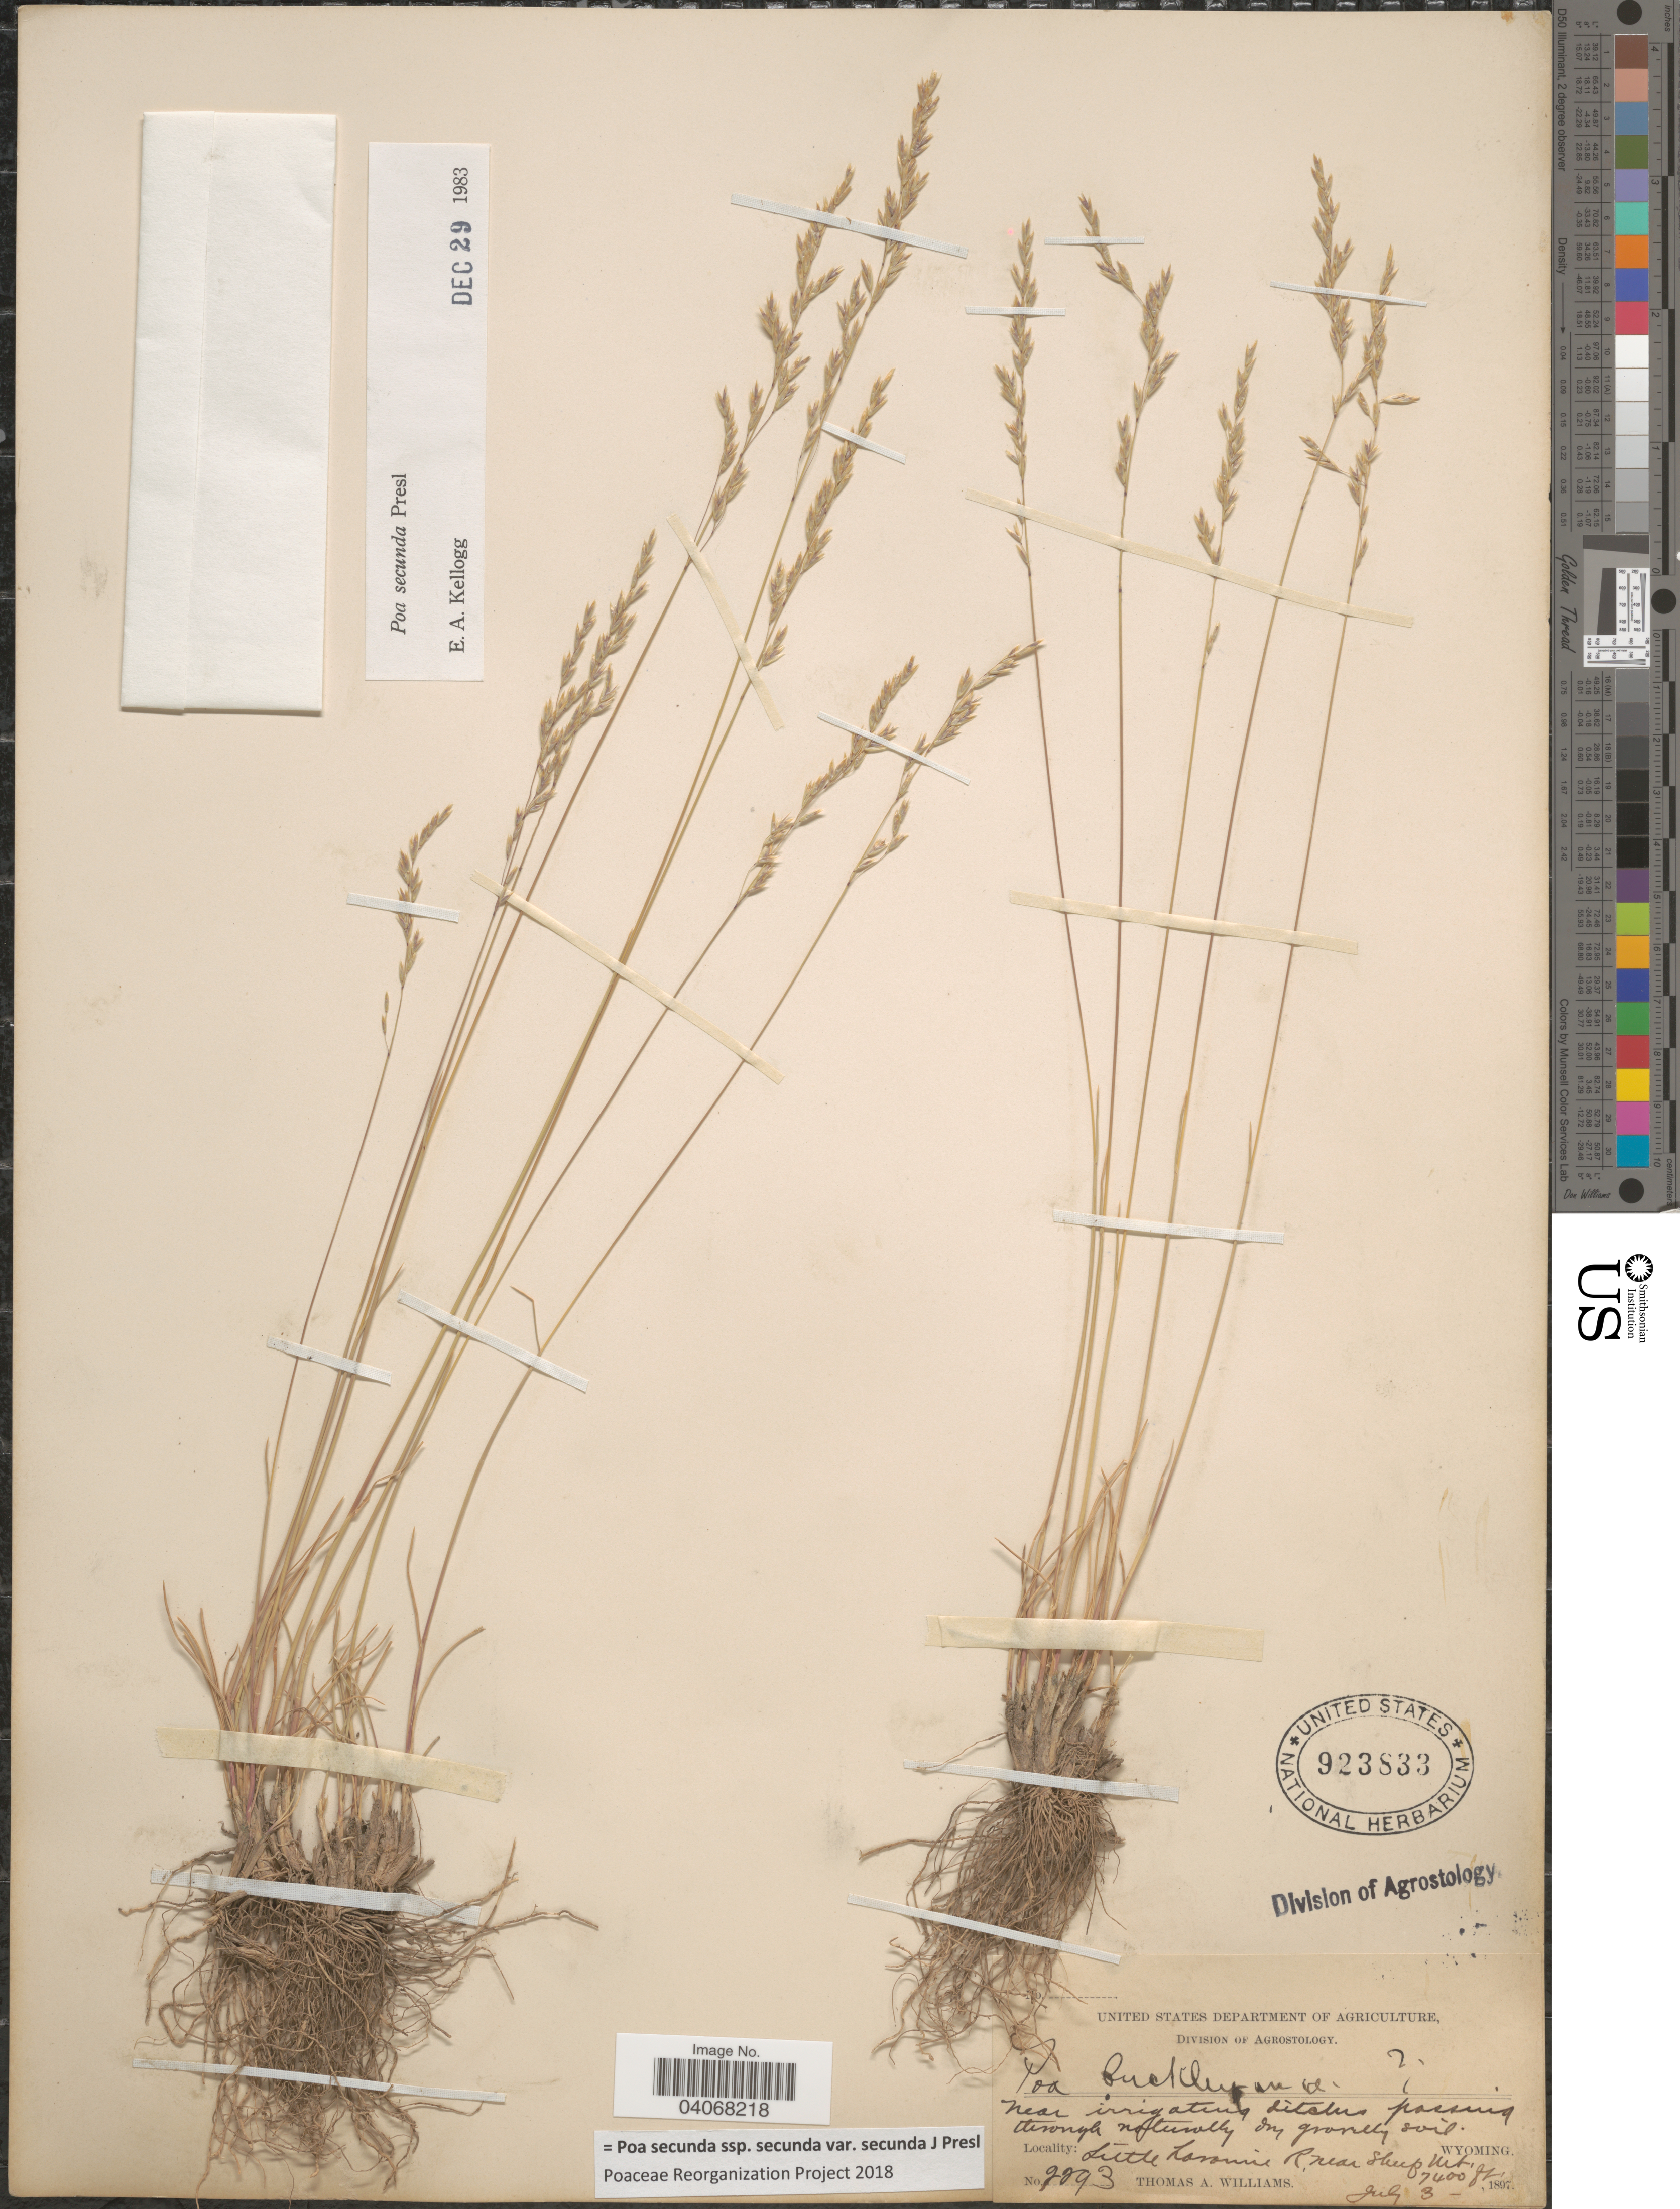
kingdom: Plantae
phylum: Tracheophyta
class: Liliopsida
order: Poales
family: Poaceae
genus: Poa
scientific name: Poa secunda subsp. secunda var. secunda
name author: J. Presl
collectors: T. A. Williams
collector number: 2293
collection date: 1897-07-03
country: United States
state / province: Wyoming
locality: Little Laramie R, near Sheep Mt.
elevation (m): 2256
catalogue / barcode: US 923833